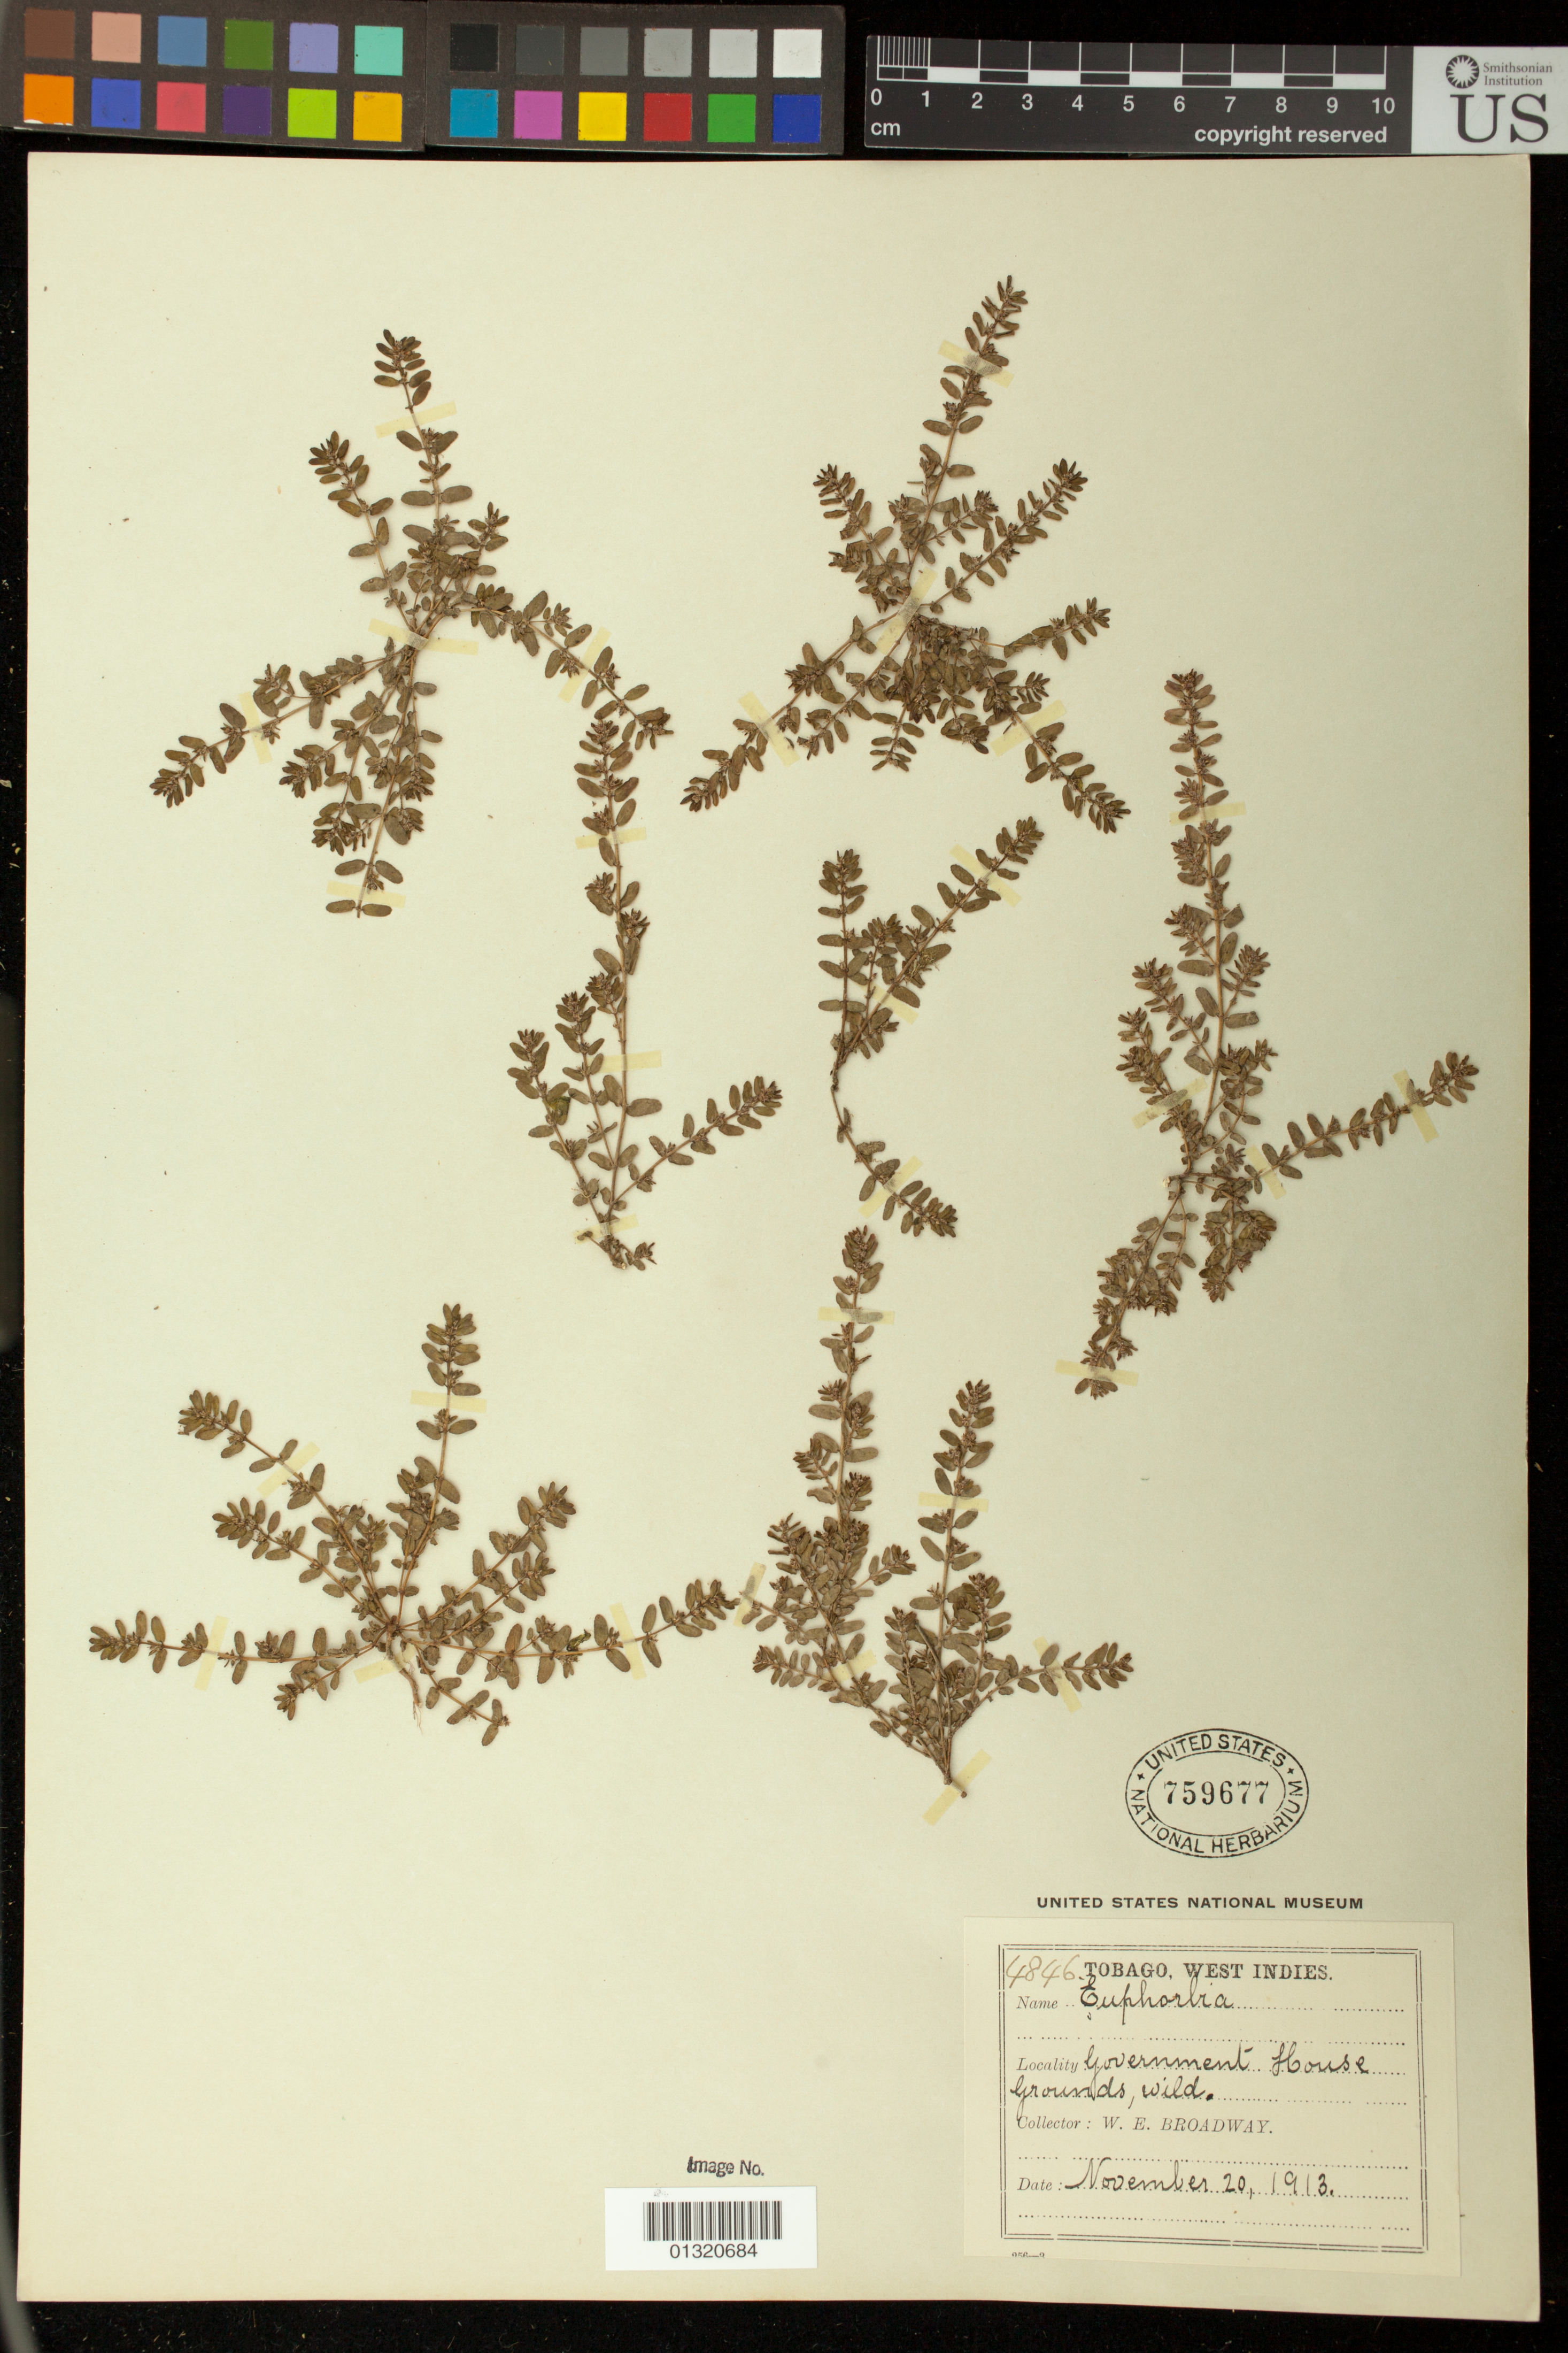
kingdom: Plantae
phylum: Tracheophyta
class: Magnoliopsida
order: Malpighiales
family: Euphorbiaceae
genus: Euphorbia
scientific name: Euphorbia thymifolia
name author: L.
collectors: W. E. Broadway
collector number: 4846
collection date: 1913-11-20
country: Trinidad and Tobago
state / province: Tobago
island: Tobago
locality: Government House Grounds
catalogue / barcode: US 759677